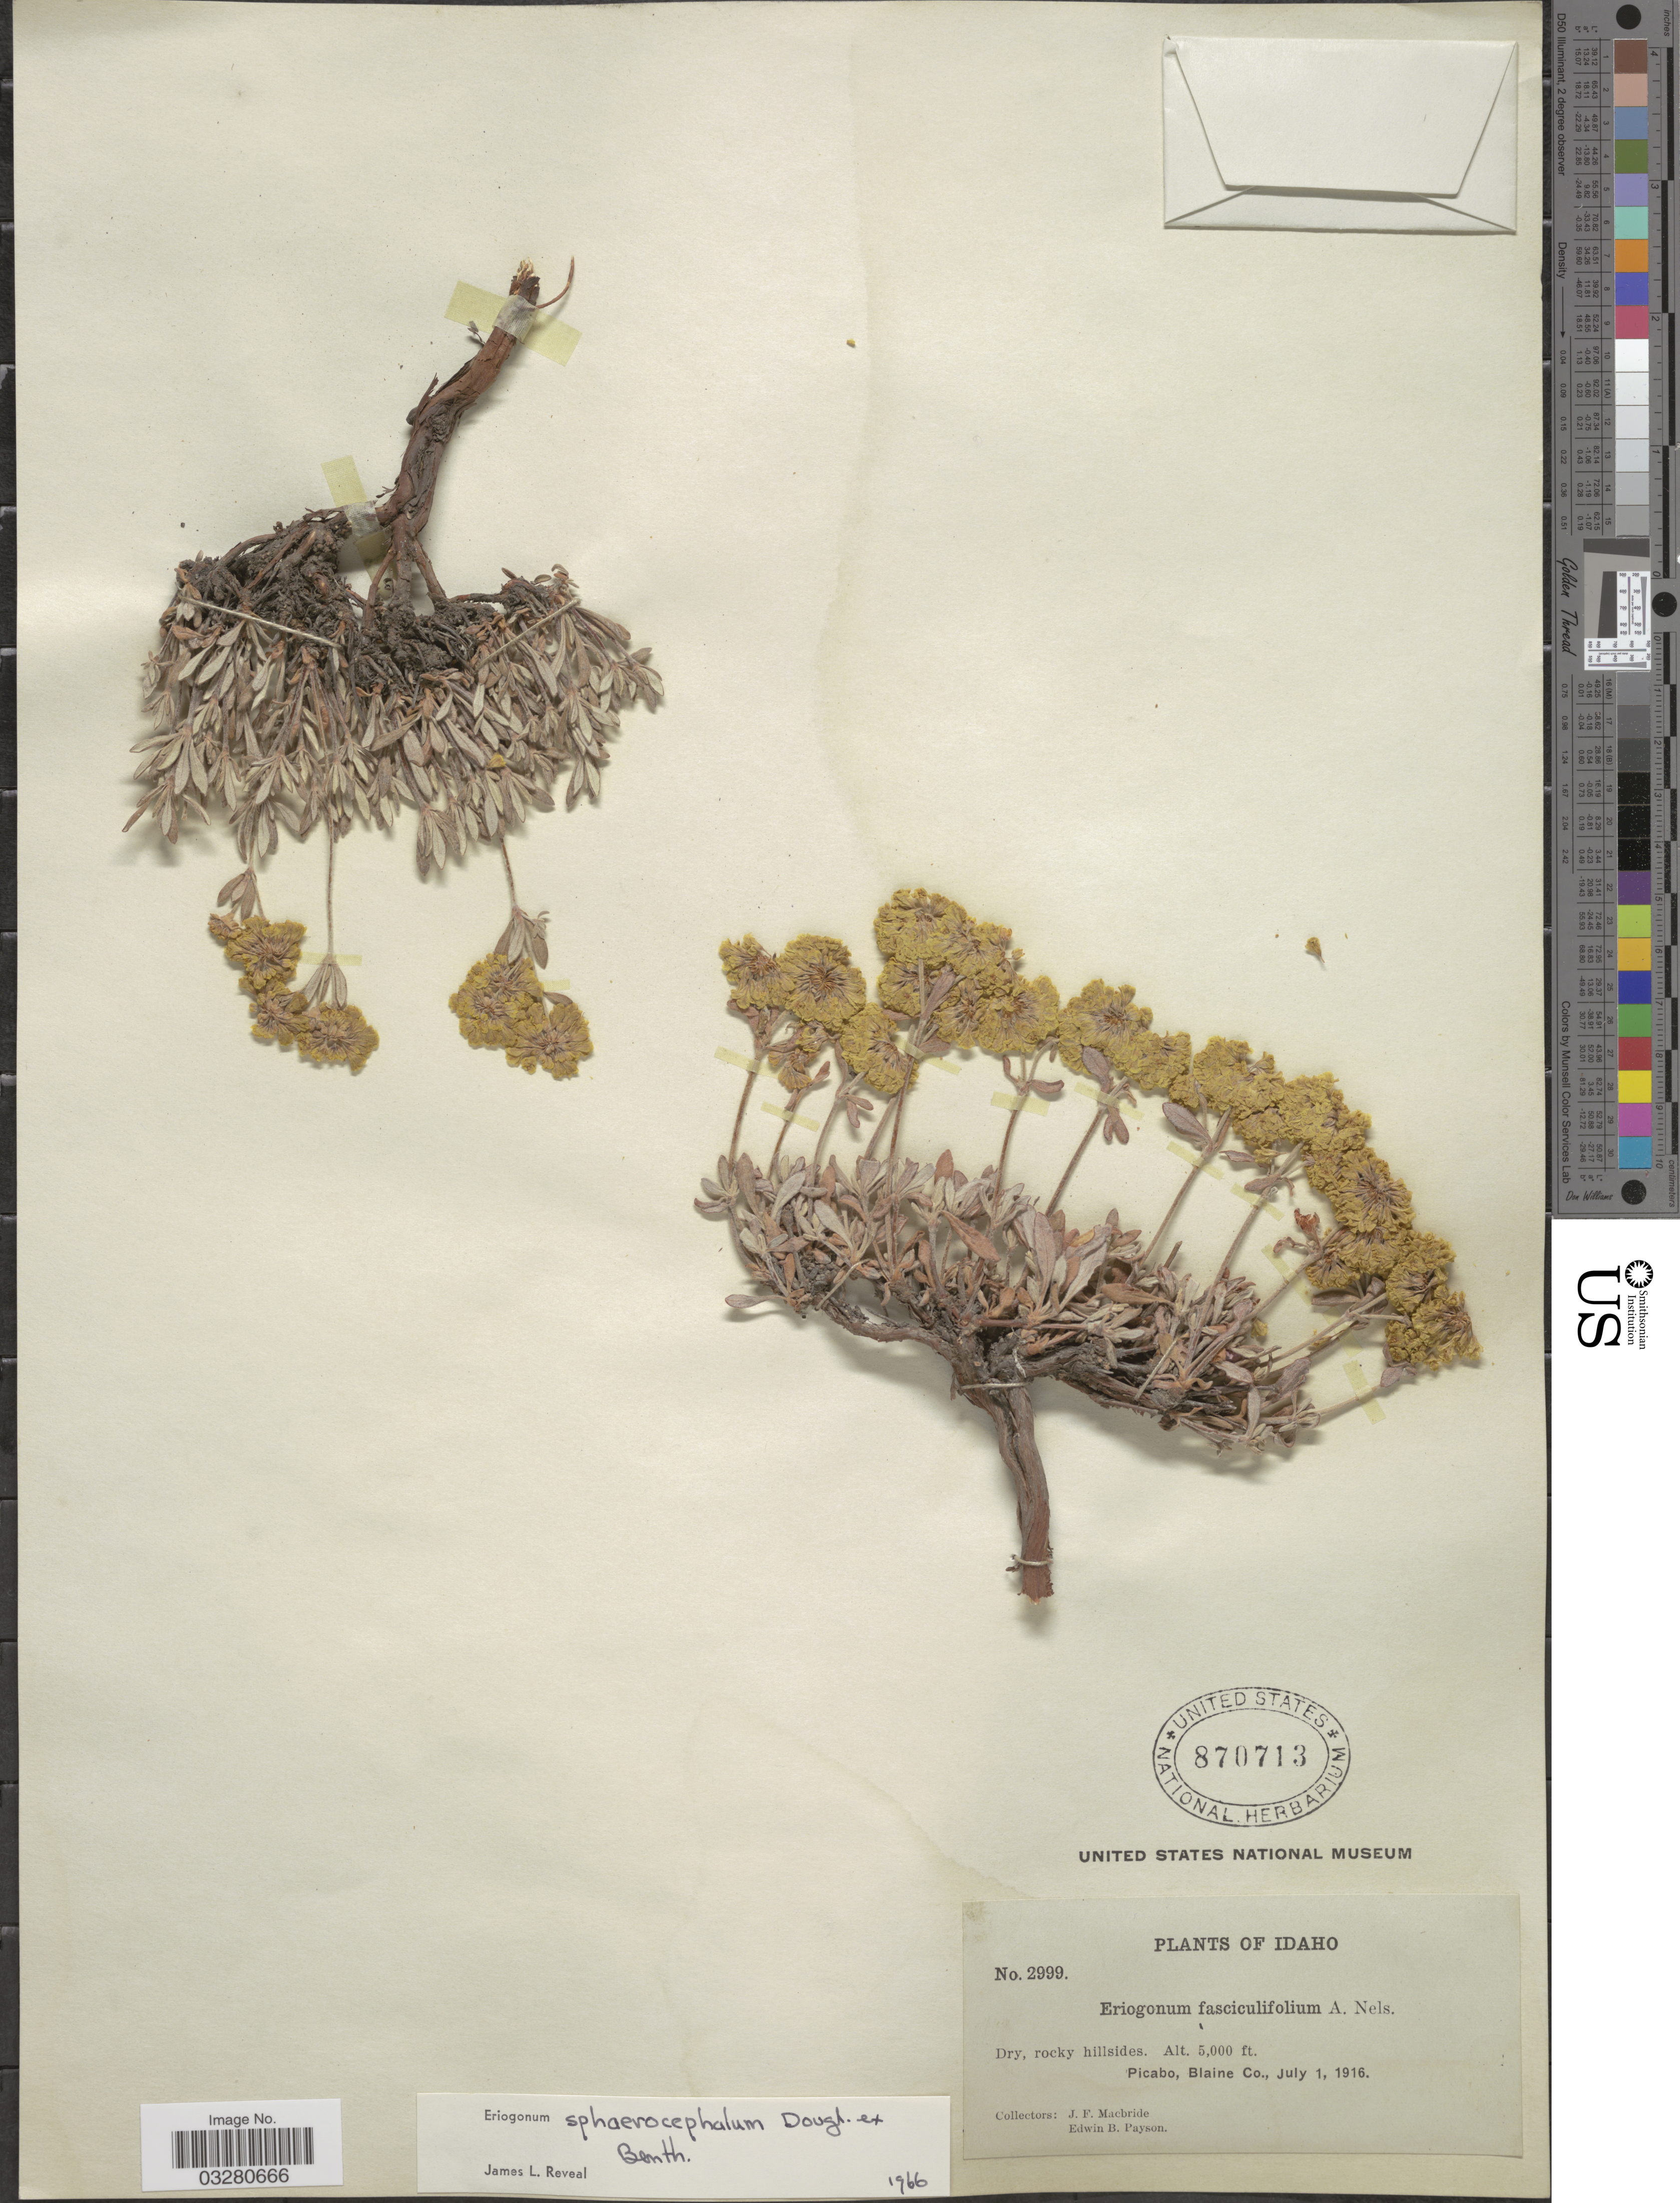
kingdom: Plantae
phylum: Tracheophyta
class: Magnoliopsida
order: Caryophyllales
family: Polygonaceae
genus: Eriogonum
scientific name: Eriogonum sphaerocephalum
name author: Benth. & Douglas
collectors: J. F. Macbride & E. B. Payson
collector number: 2999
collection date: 1916-07-01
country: United States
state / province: Idaho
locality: Picabo, Blaine Co.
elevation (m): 1524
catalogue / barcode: US 870713